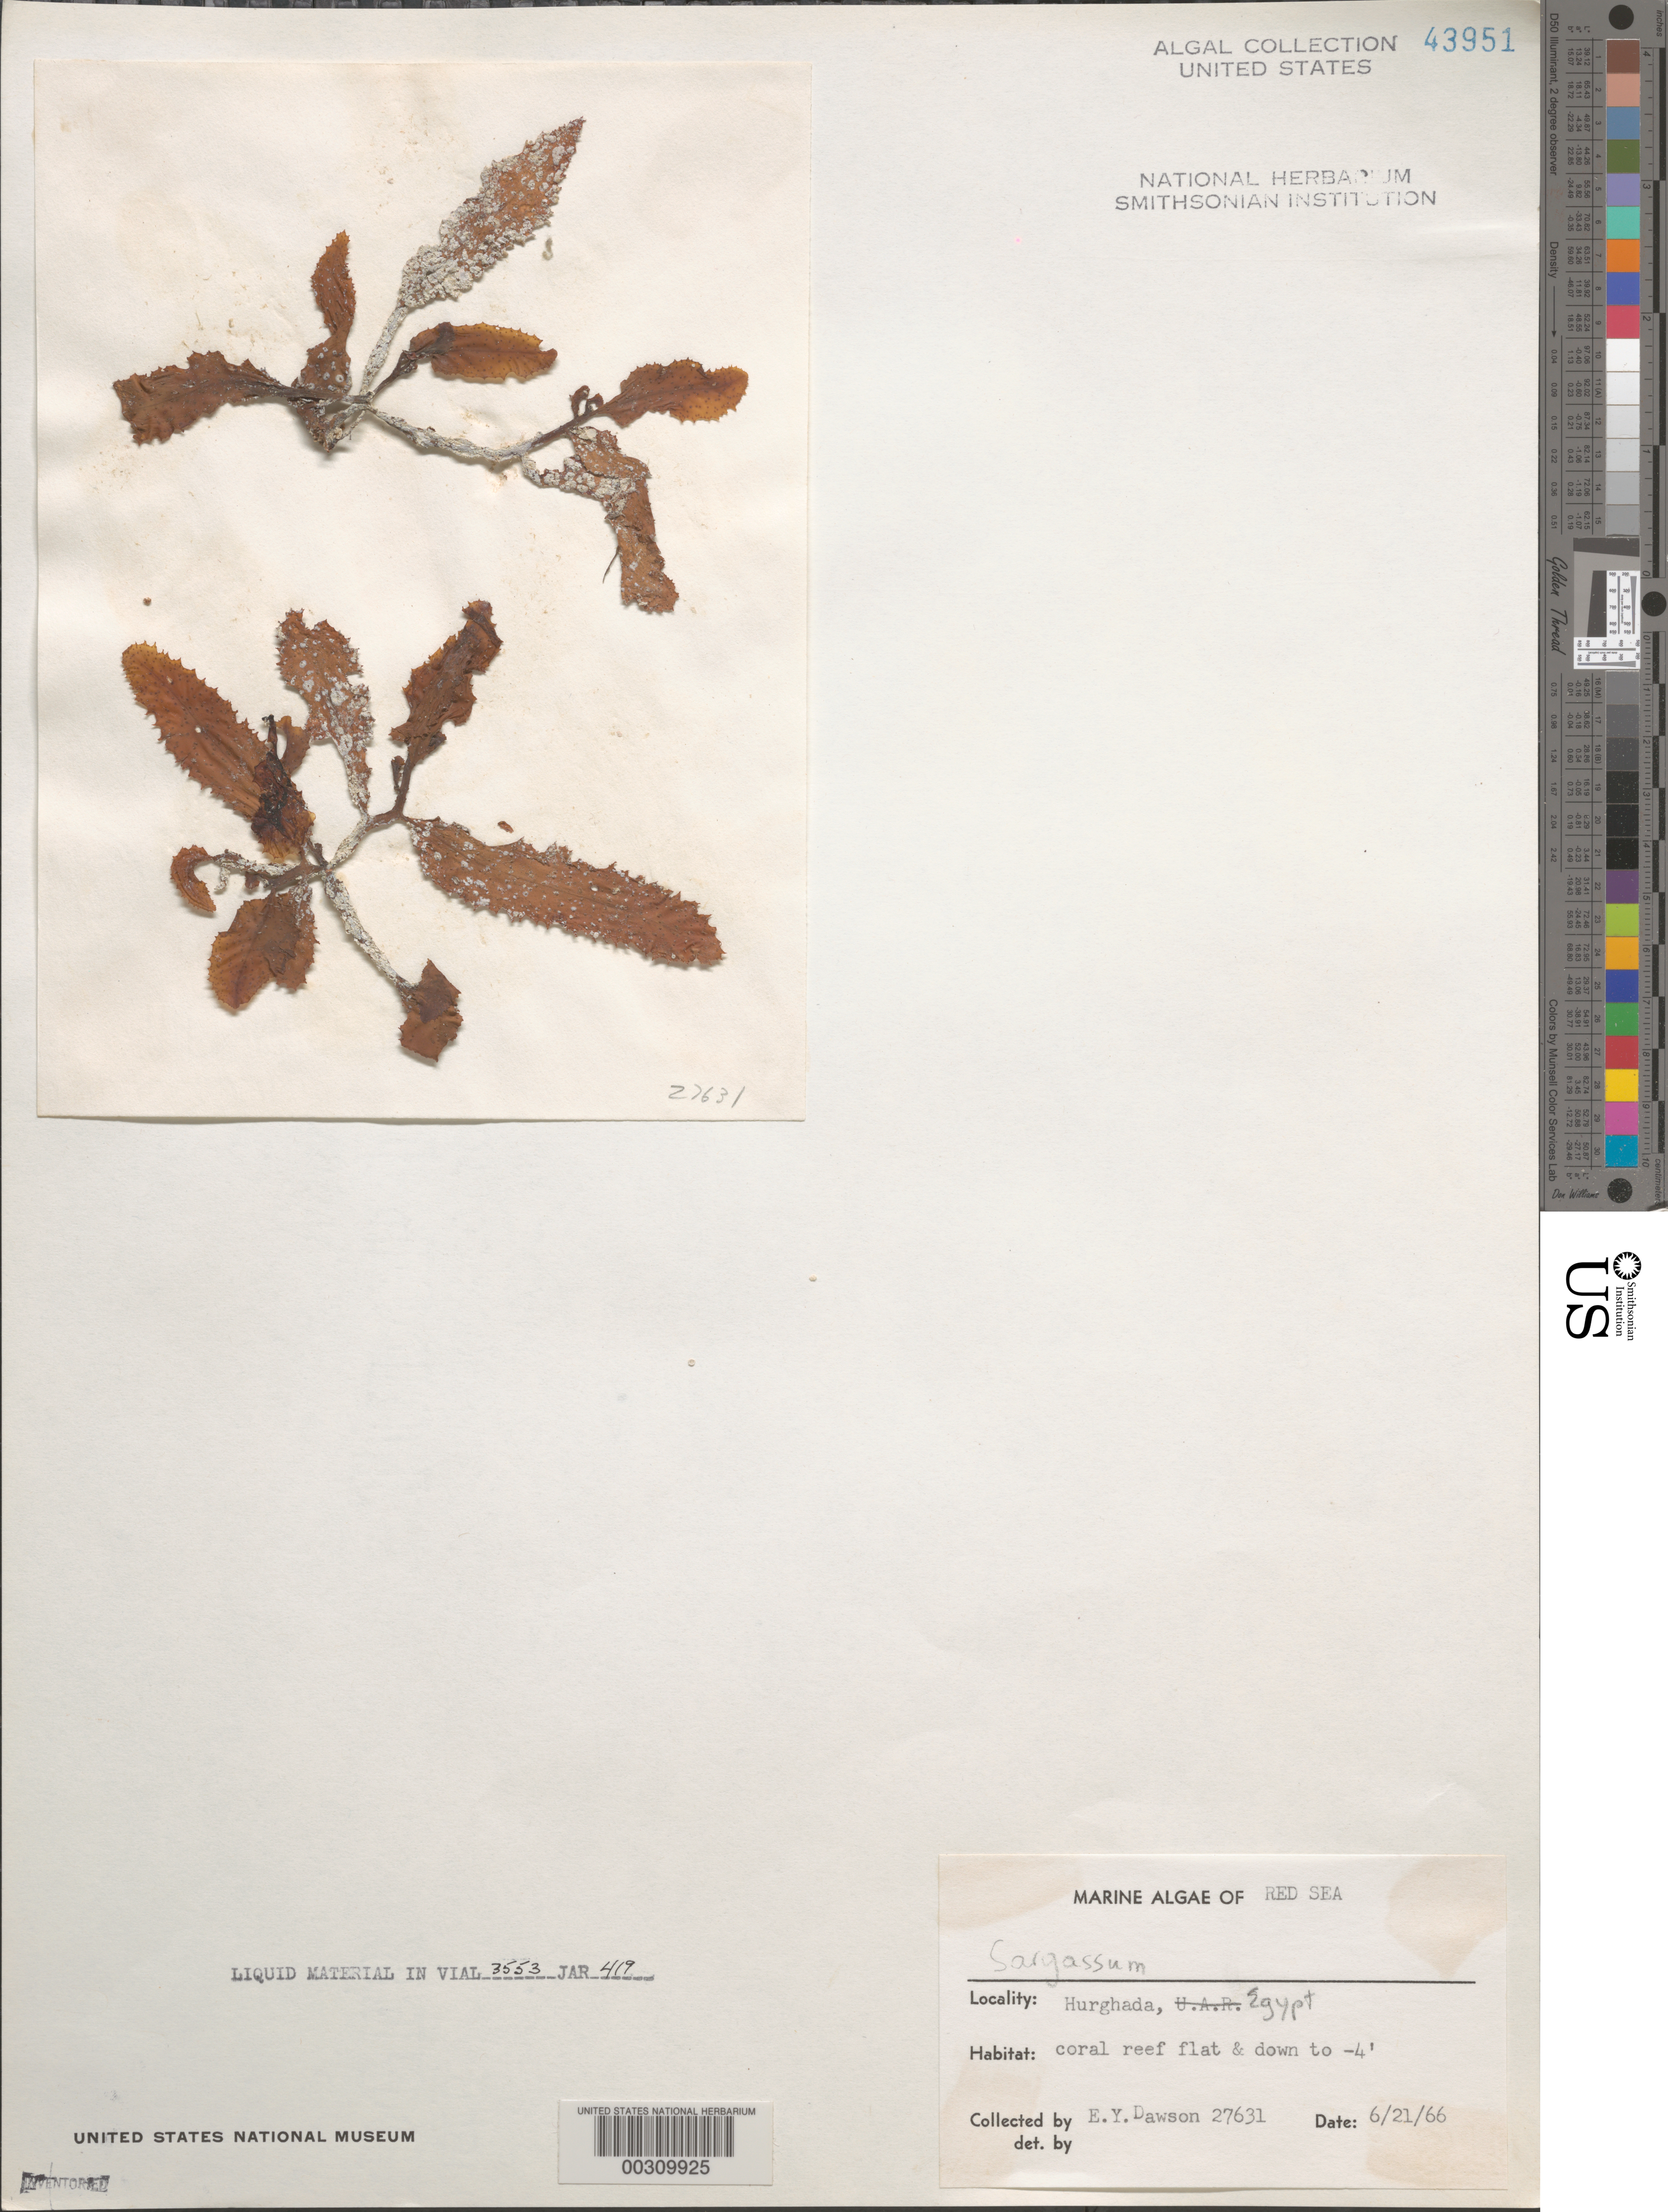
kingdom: Chromista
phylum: Ochrophyta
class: Phaeophyceae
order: Fucales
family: Sargassaceae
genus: Sargassum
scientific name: Sargassum sp.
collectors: E. Y. Dawson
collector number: EYD 27631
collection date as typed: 21 Jun 1966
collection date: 1966-06-21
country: Egypt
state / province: Al Bahr al Ahmar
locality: Hurghada, Red Sea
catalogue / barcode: US 43951